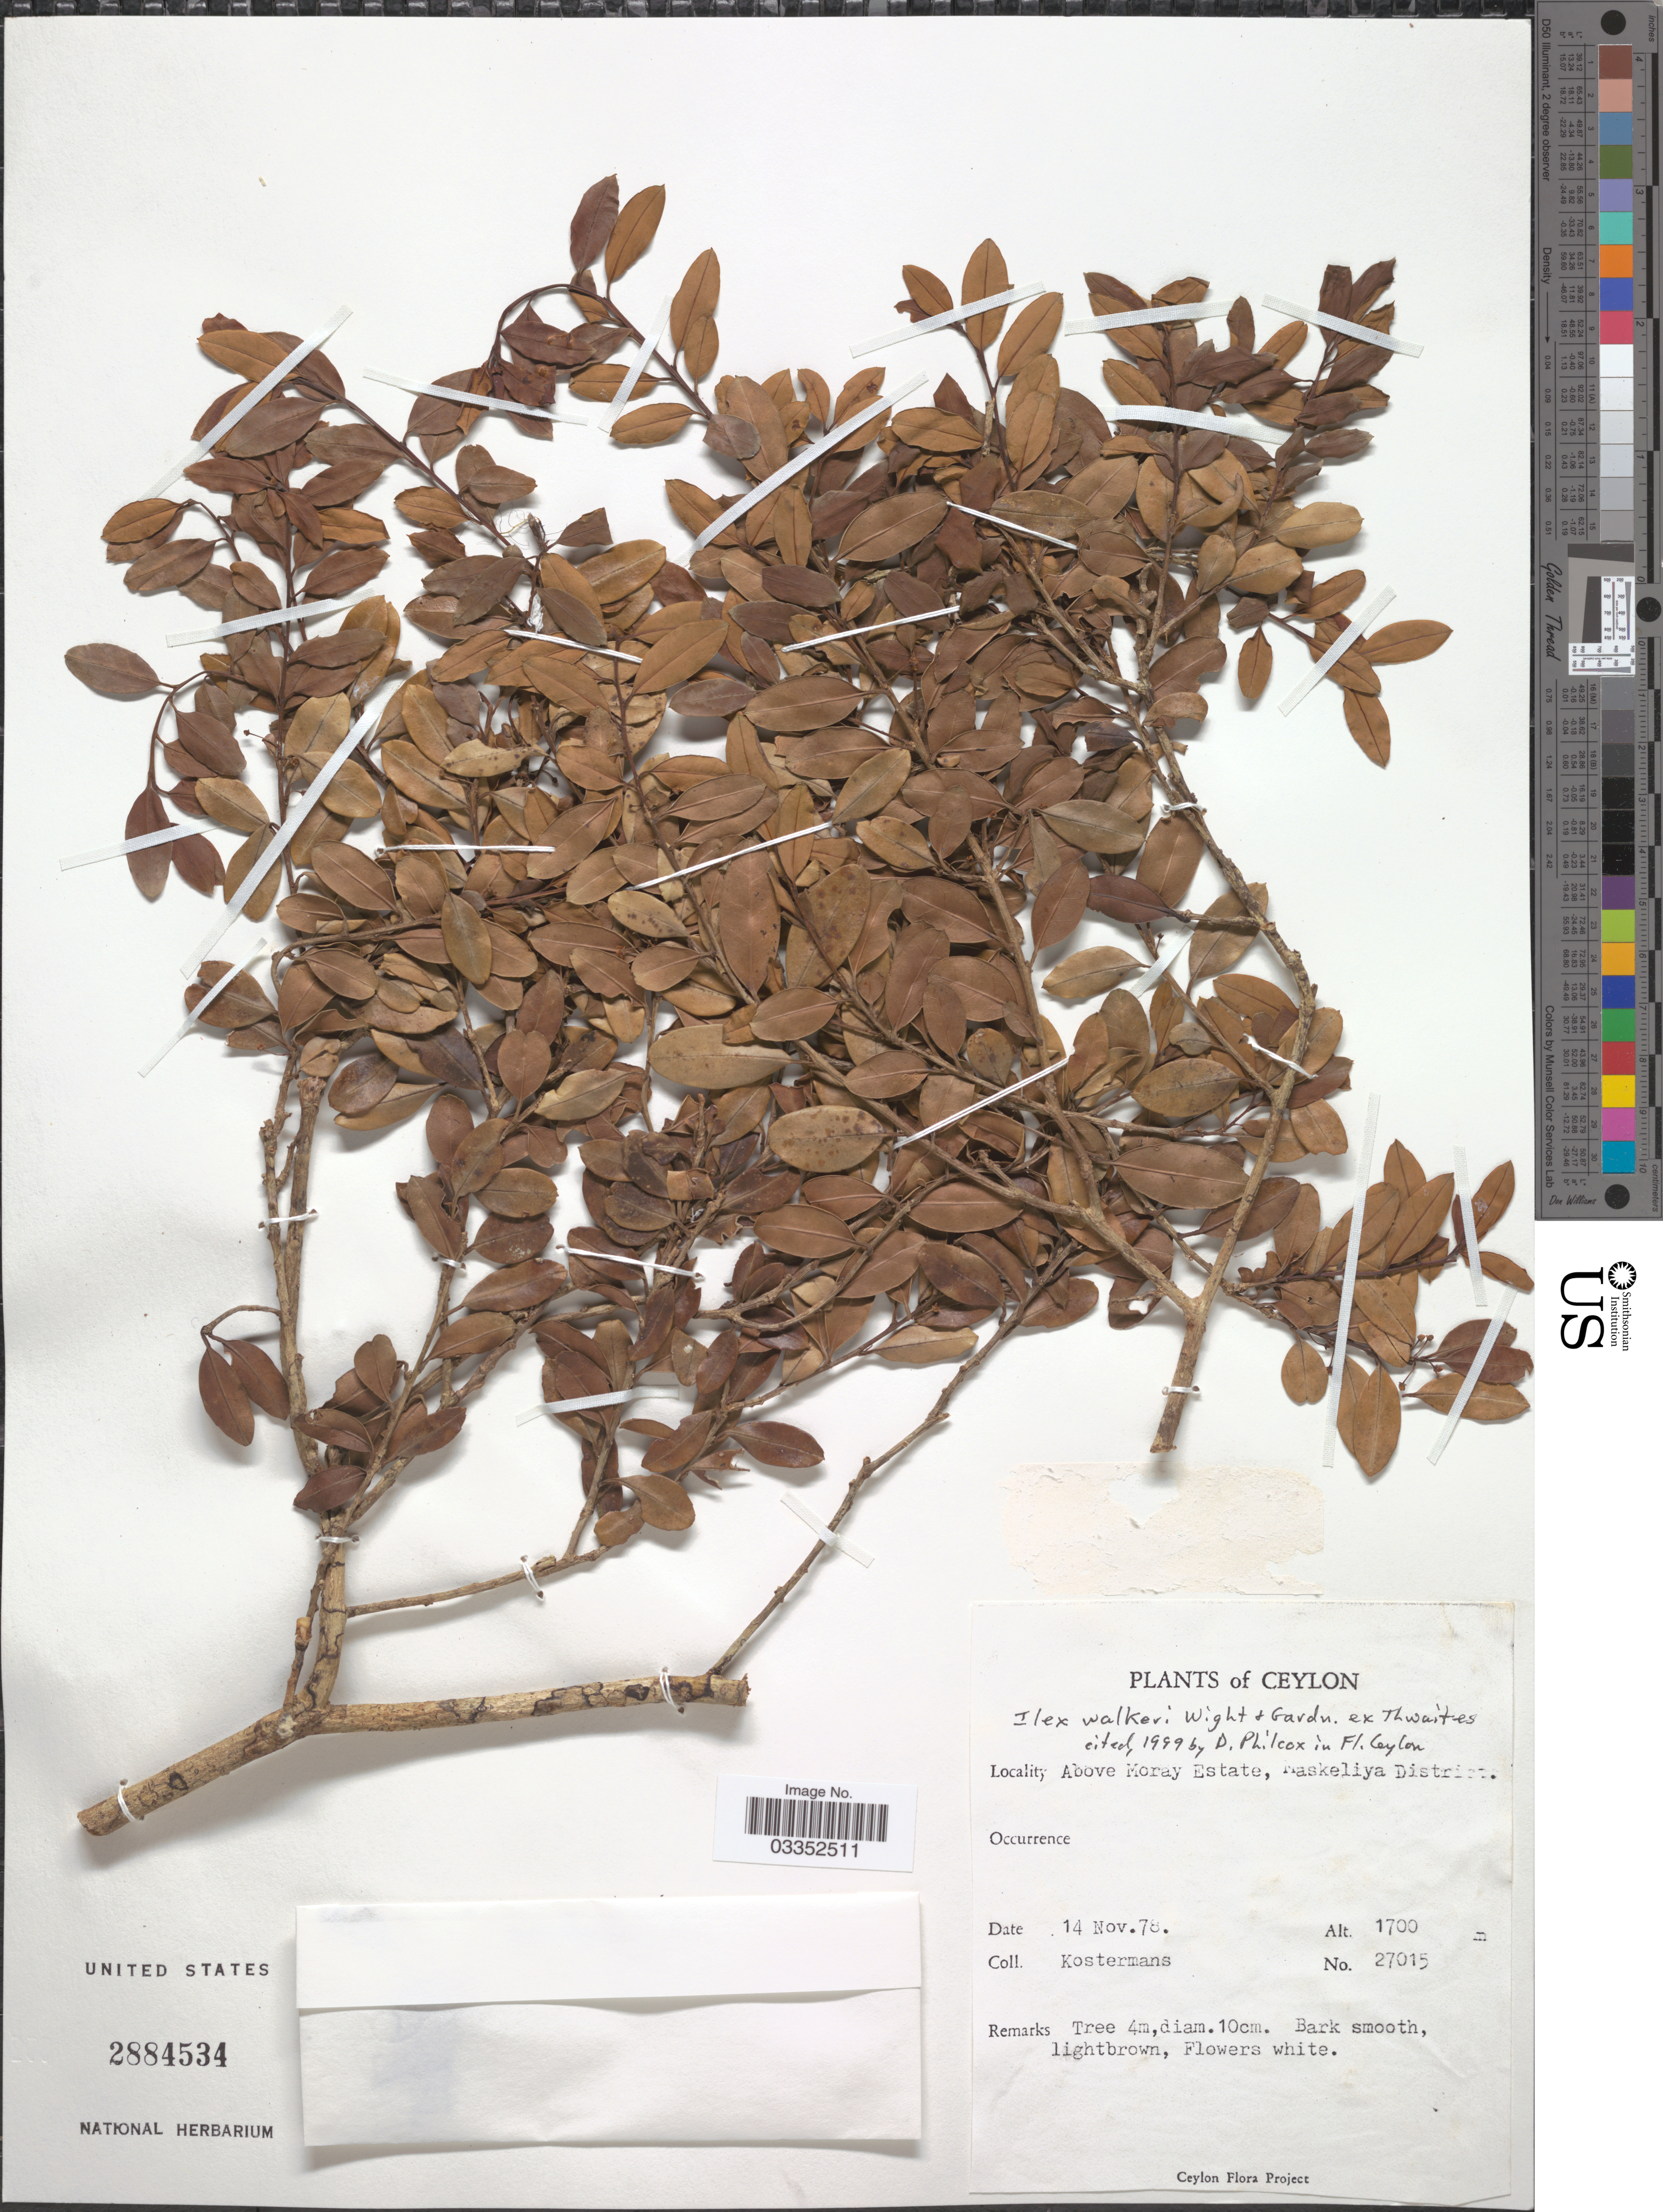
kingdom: Plantae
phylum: Tracheophyta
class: Magnoliopsida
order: Aquifoliales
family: Aquifoliaceae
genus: Ilex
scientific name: Ilex walkeri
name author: W. Wight & Gardner ex Thwaites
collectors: Kostermans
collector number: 27015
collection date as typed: Transcribed d/m/y: 14/11/78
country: Sri Lanka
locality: Ceylon, Above Moray Estate, Maskeliya District.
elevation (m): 1700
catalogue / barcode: US 2884534